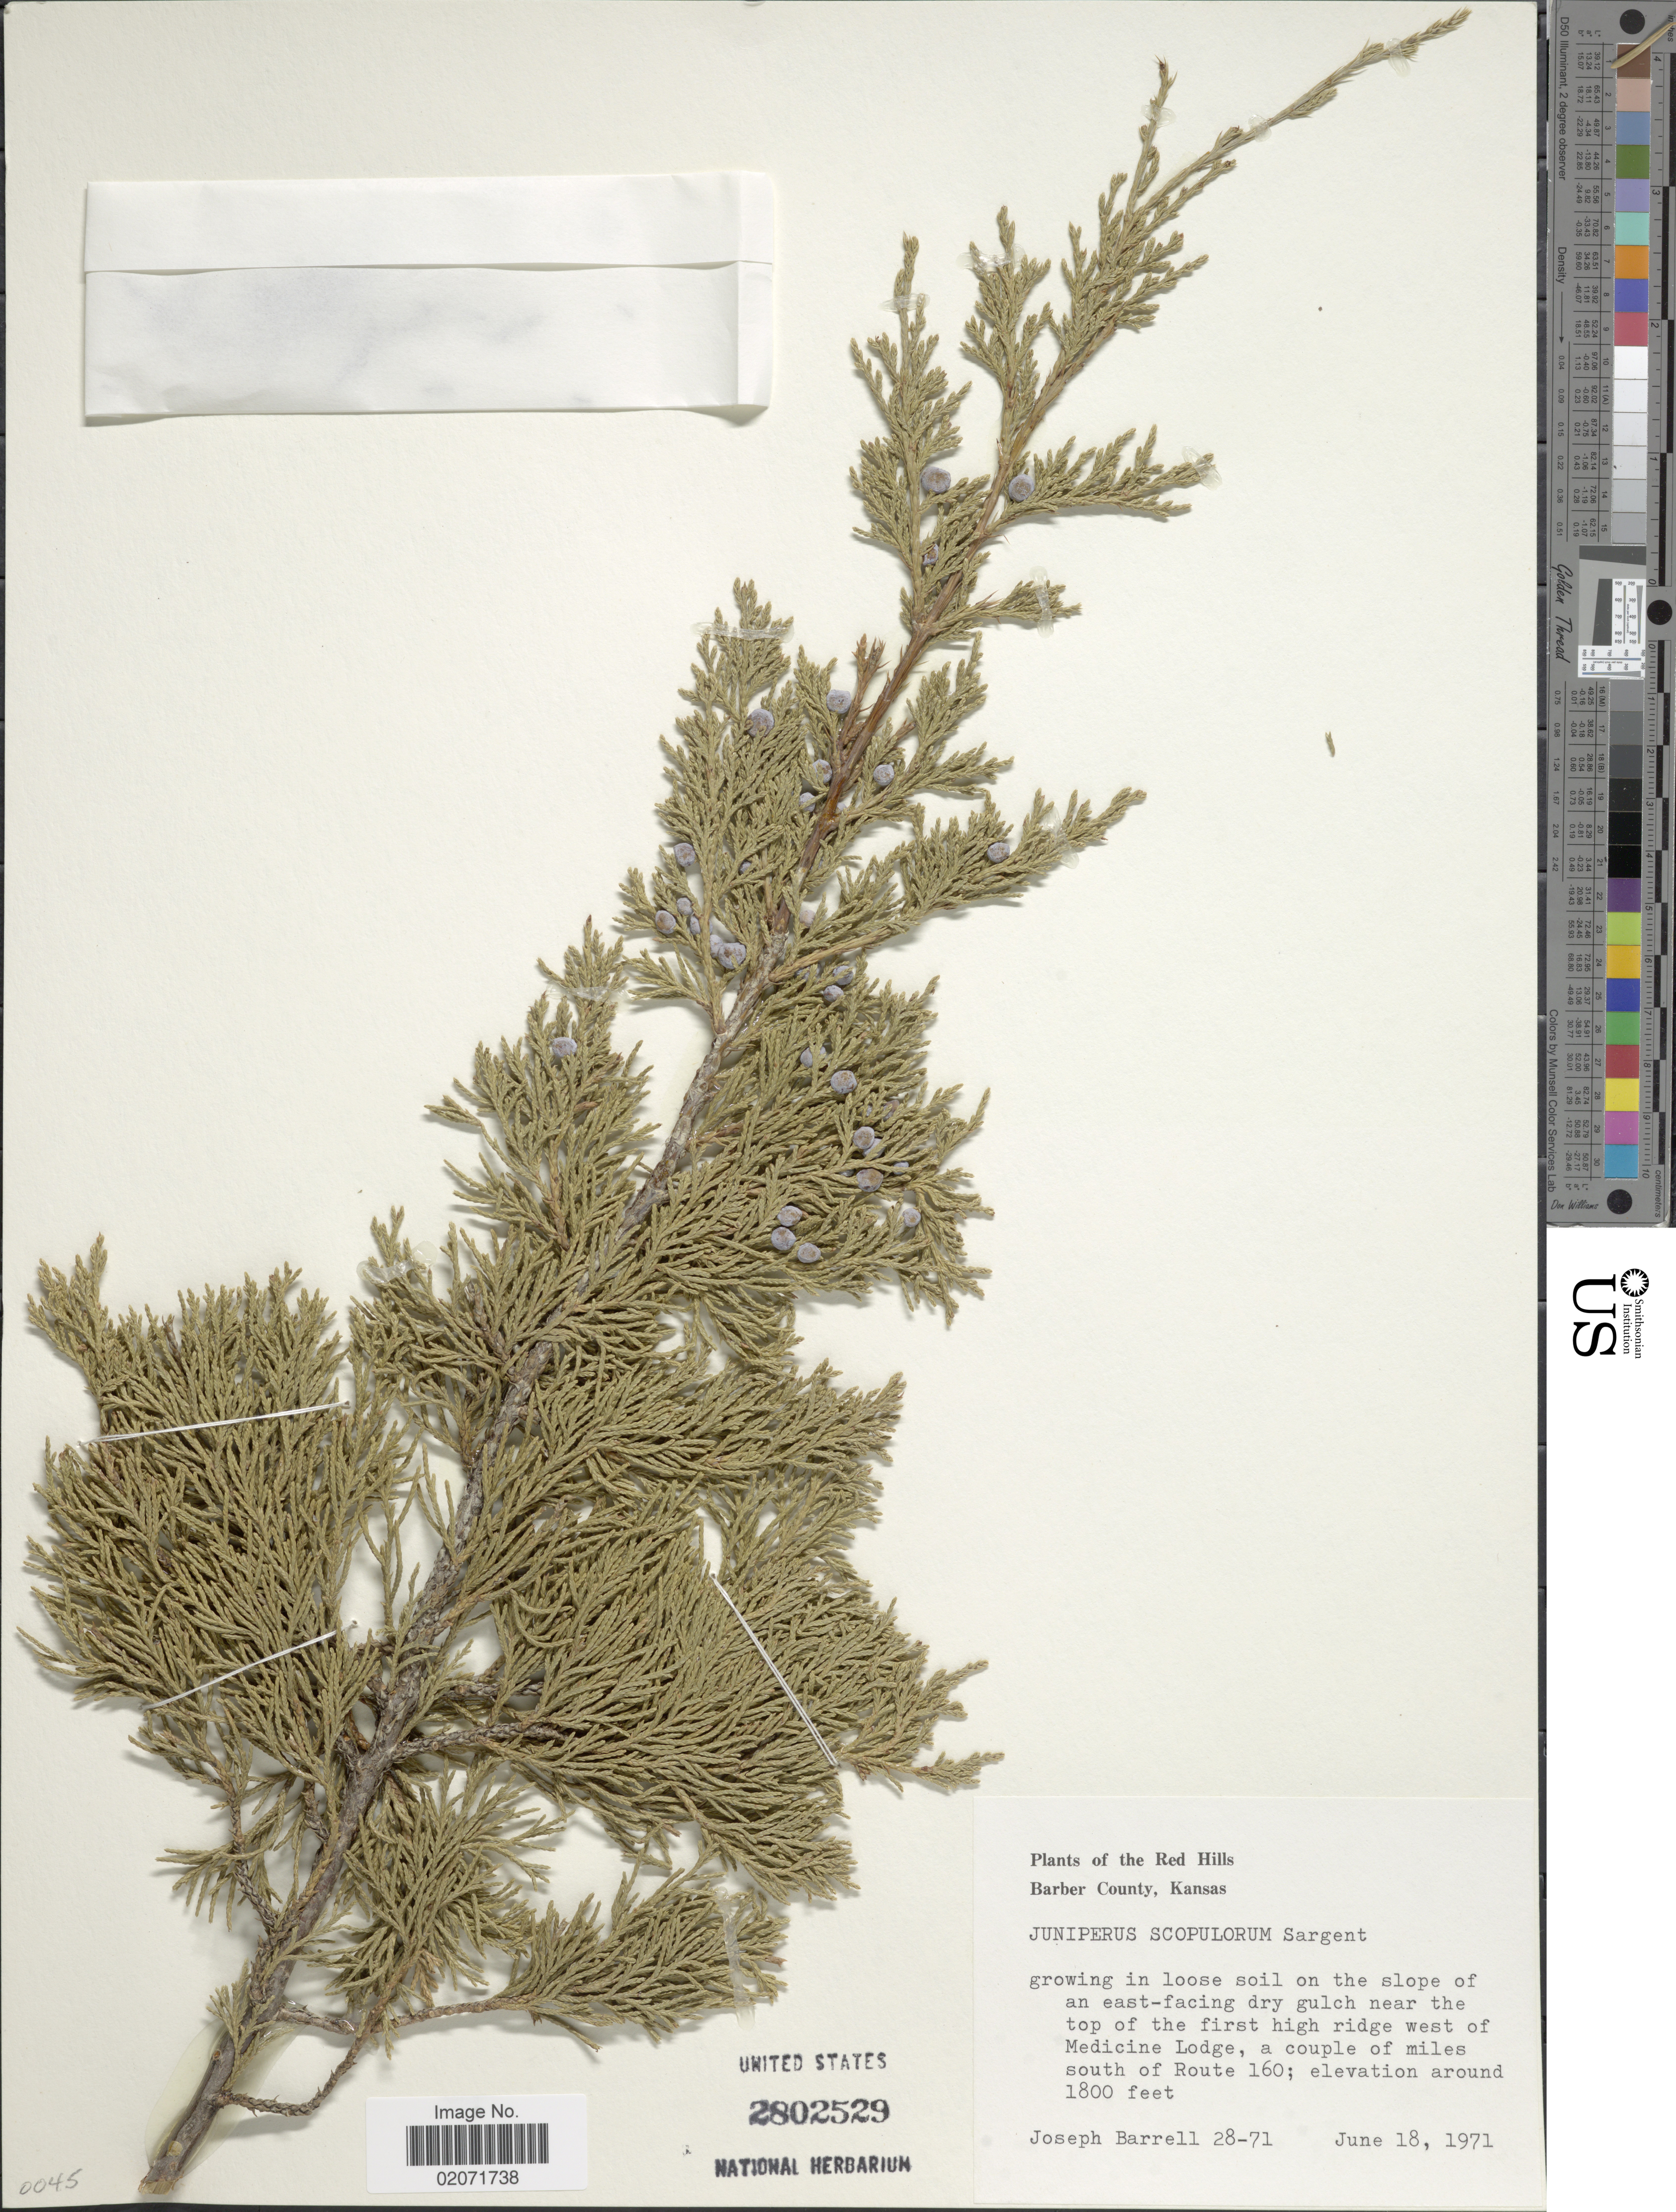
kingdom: Plantae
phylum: Tracheophyta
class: Pinopsida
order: Pinales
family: Cupressaceae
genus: Juniperus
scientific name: Juniperus scopulorum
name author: Sarg.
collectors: J. Barrell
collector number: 28-71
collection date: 1971-01-18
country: United States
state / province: Kansas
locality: The Red Hills, Barber County, east-facing dry gulch near the top of the first high ridge west of Medicine Lodge, a couple of miles south of Route 160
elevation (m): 549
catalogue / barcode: US 2802529